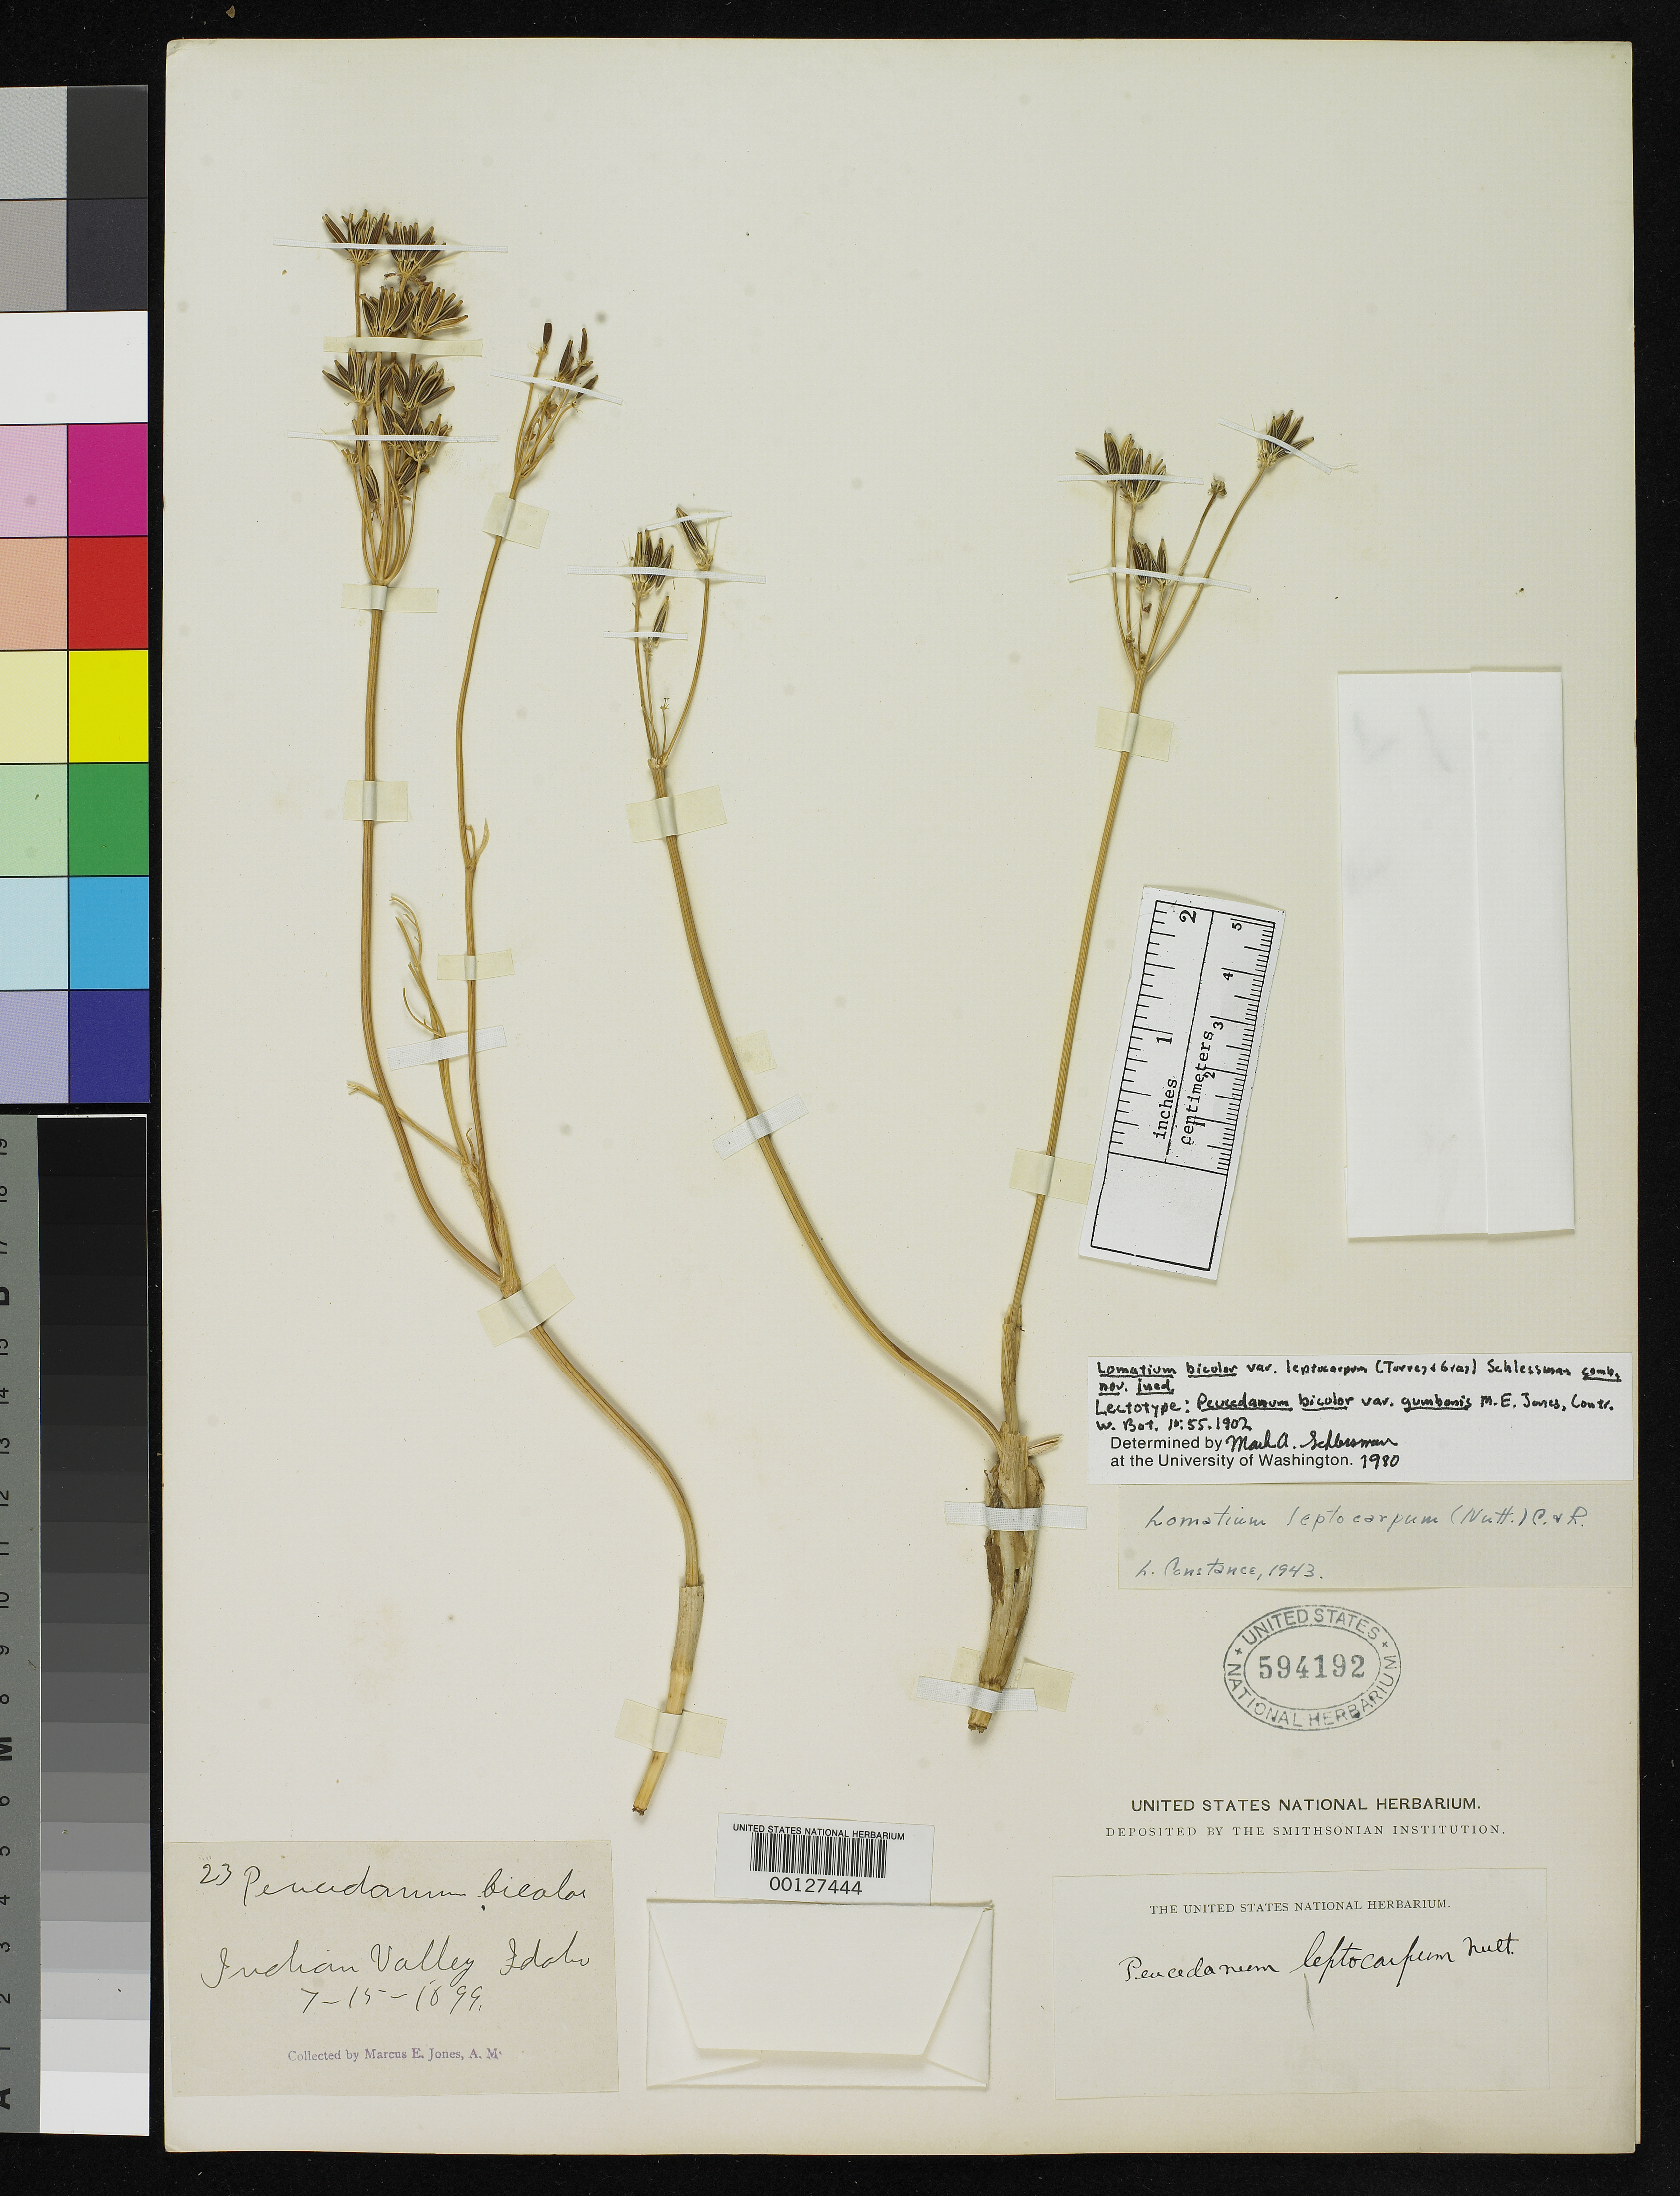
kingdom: Plantae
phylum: Tracheophyta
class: Magnoliopsida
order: Apiales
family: Apiaceae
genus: Peucedanum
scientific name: Peucedanum bicolor var. gumbonis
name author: M.E. Jones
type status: Lectotype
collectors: M. E. Jones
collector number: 23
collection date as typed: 15 Jul 1899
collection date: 1899-07-15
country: United States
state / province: Idaho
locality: Indian Valley.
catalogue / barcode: US 594192